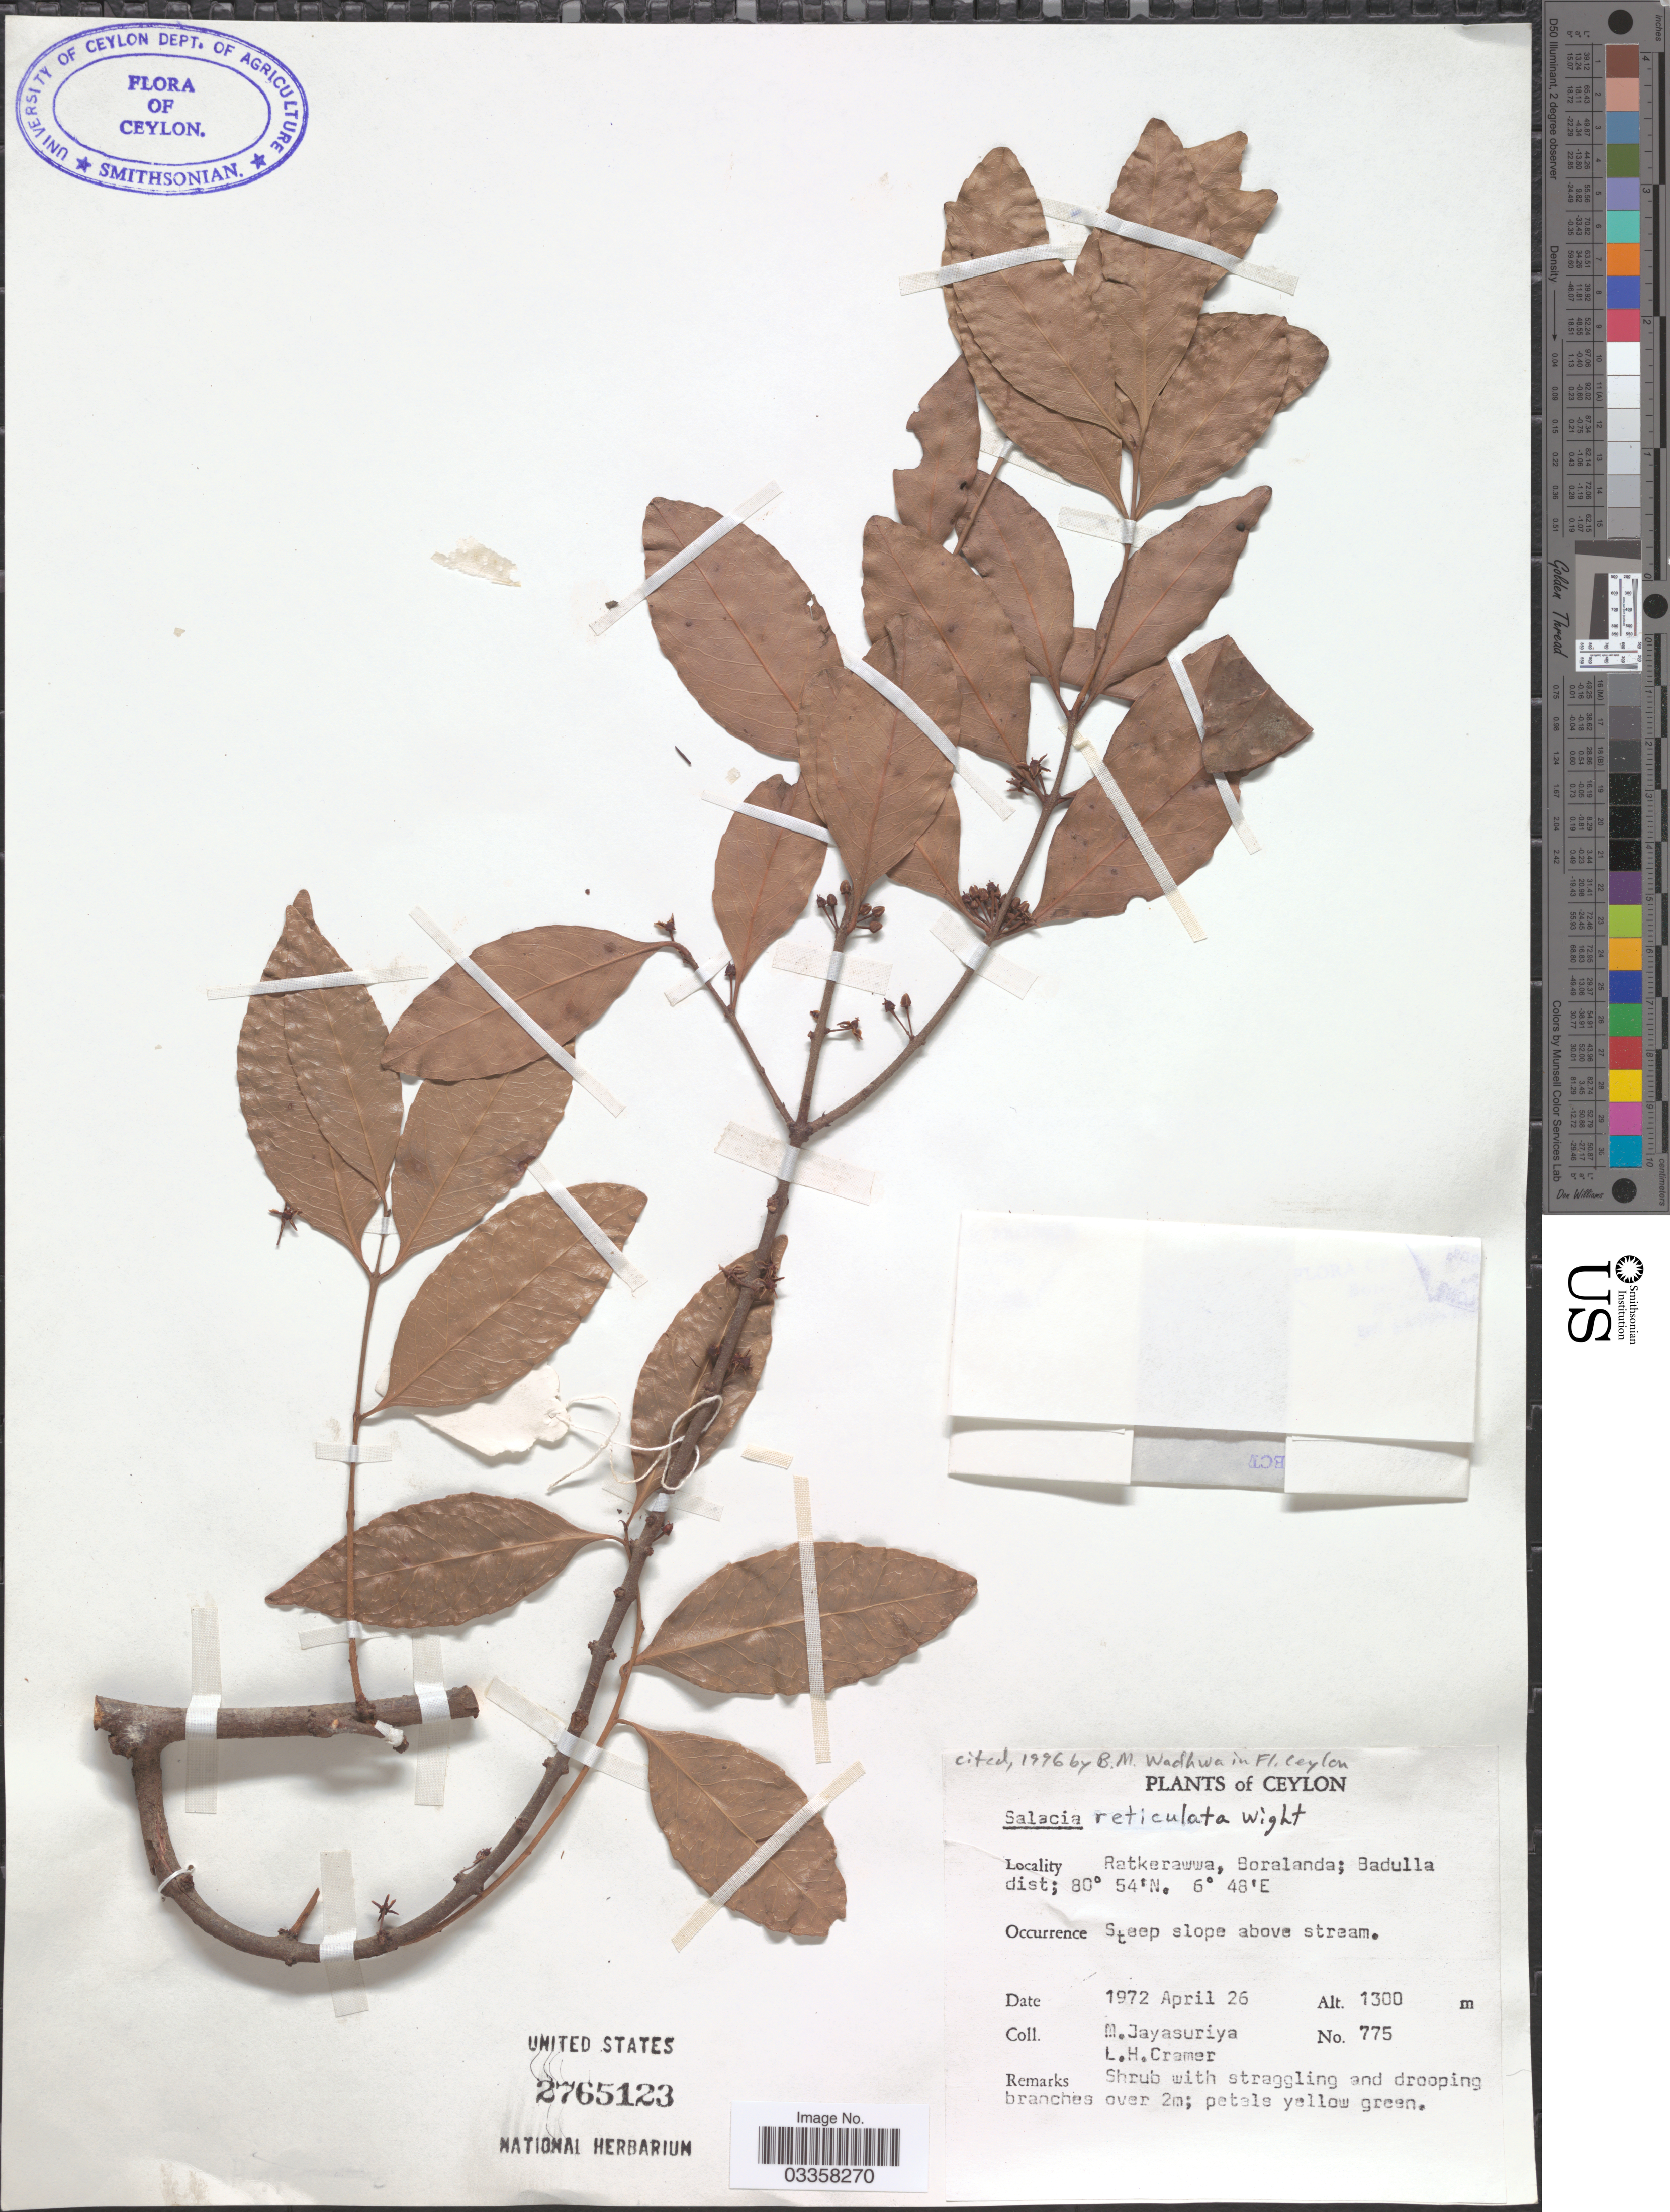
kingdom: Plantae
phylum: Tracheophyta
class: Magnoliopsida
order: Celastrales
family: Celastraceae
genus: Salacia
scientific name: Salacia reticulata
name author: Wight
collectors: M. Jayasuriya & L. H. Cramer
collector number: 775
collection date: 1972-04-26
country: Sri Lanka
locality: Ceylon. Ratkerawwa, Boralanda; Badulla dist. Steep slope above stream.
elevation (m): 1300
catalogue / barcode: US 2765123